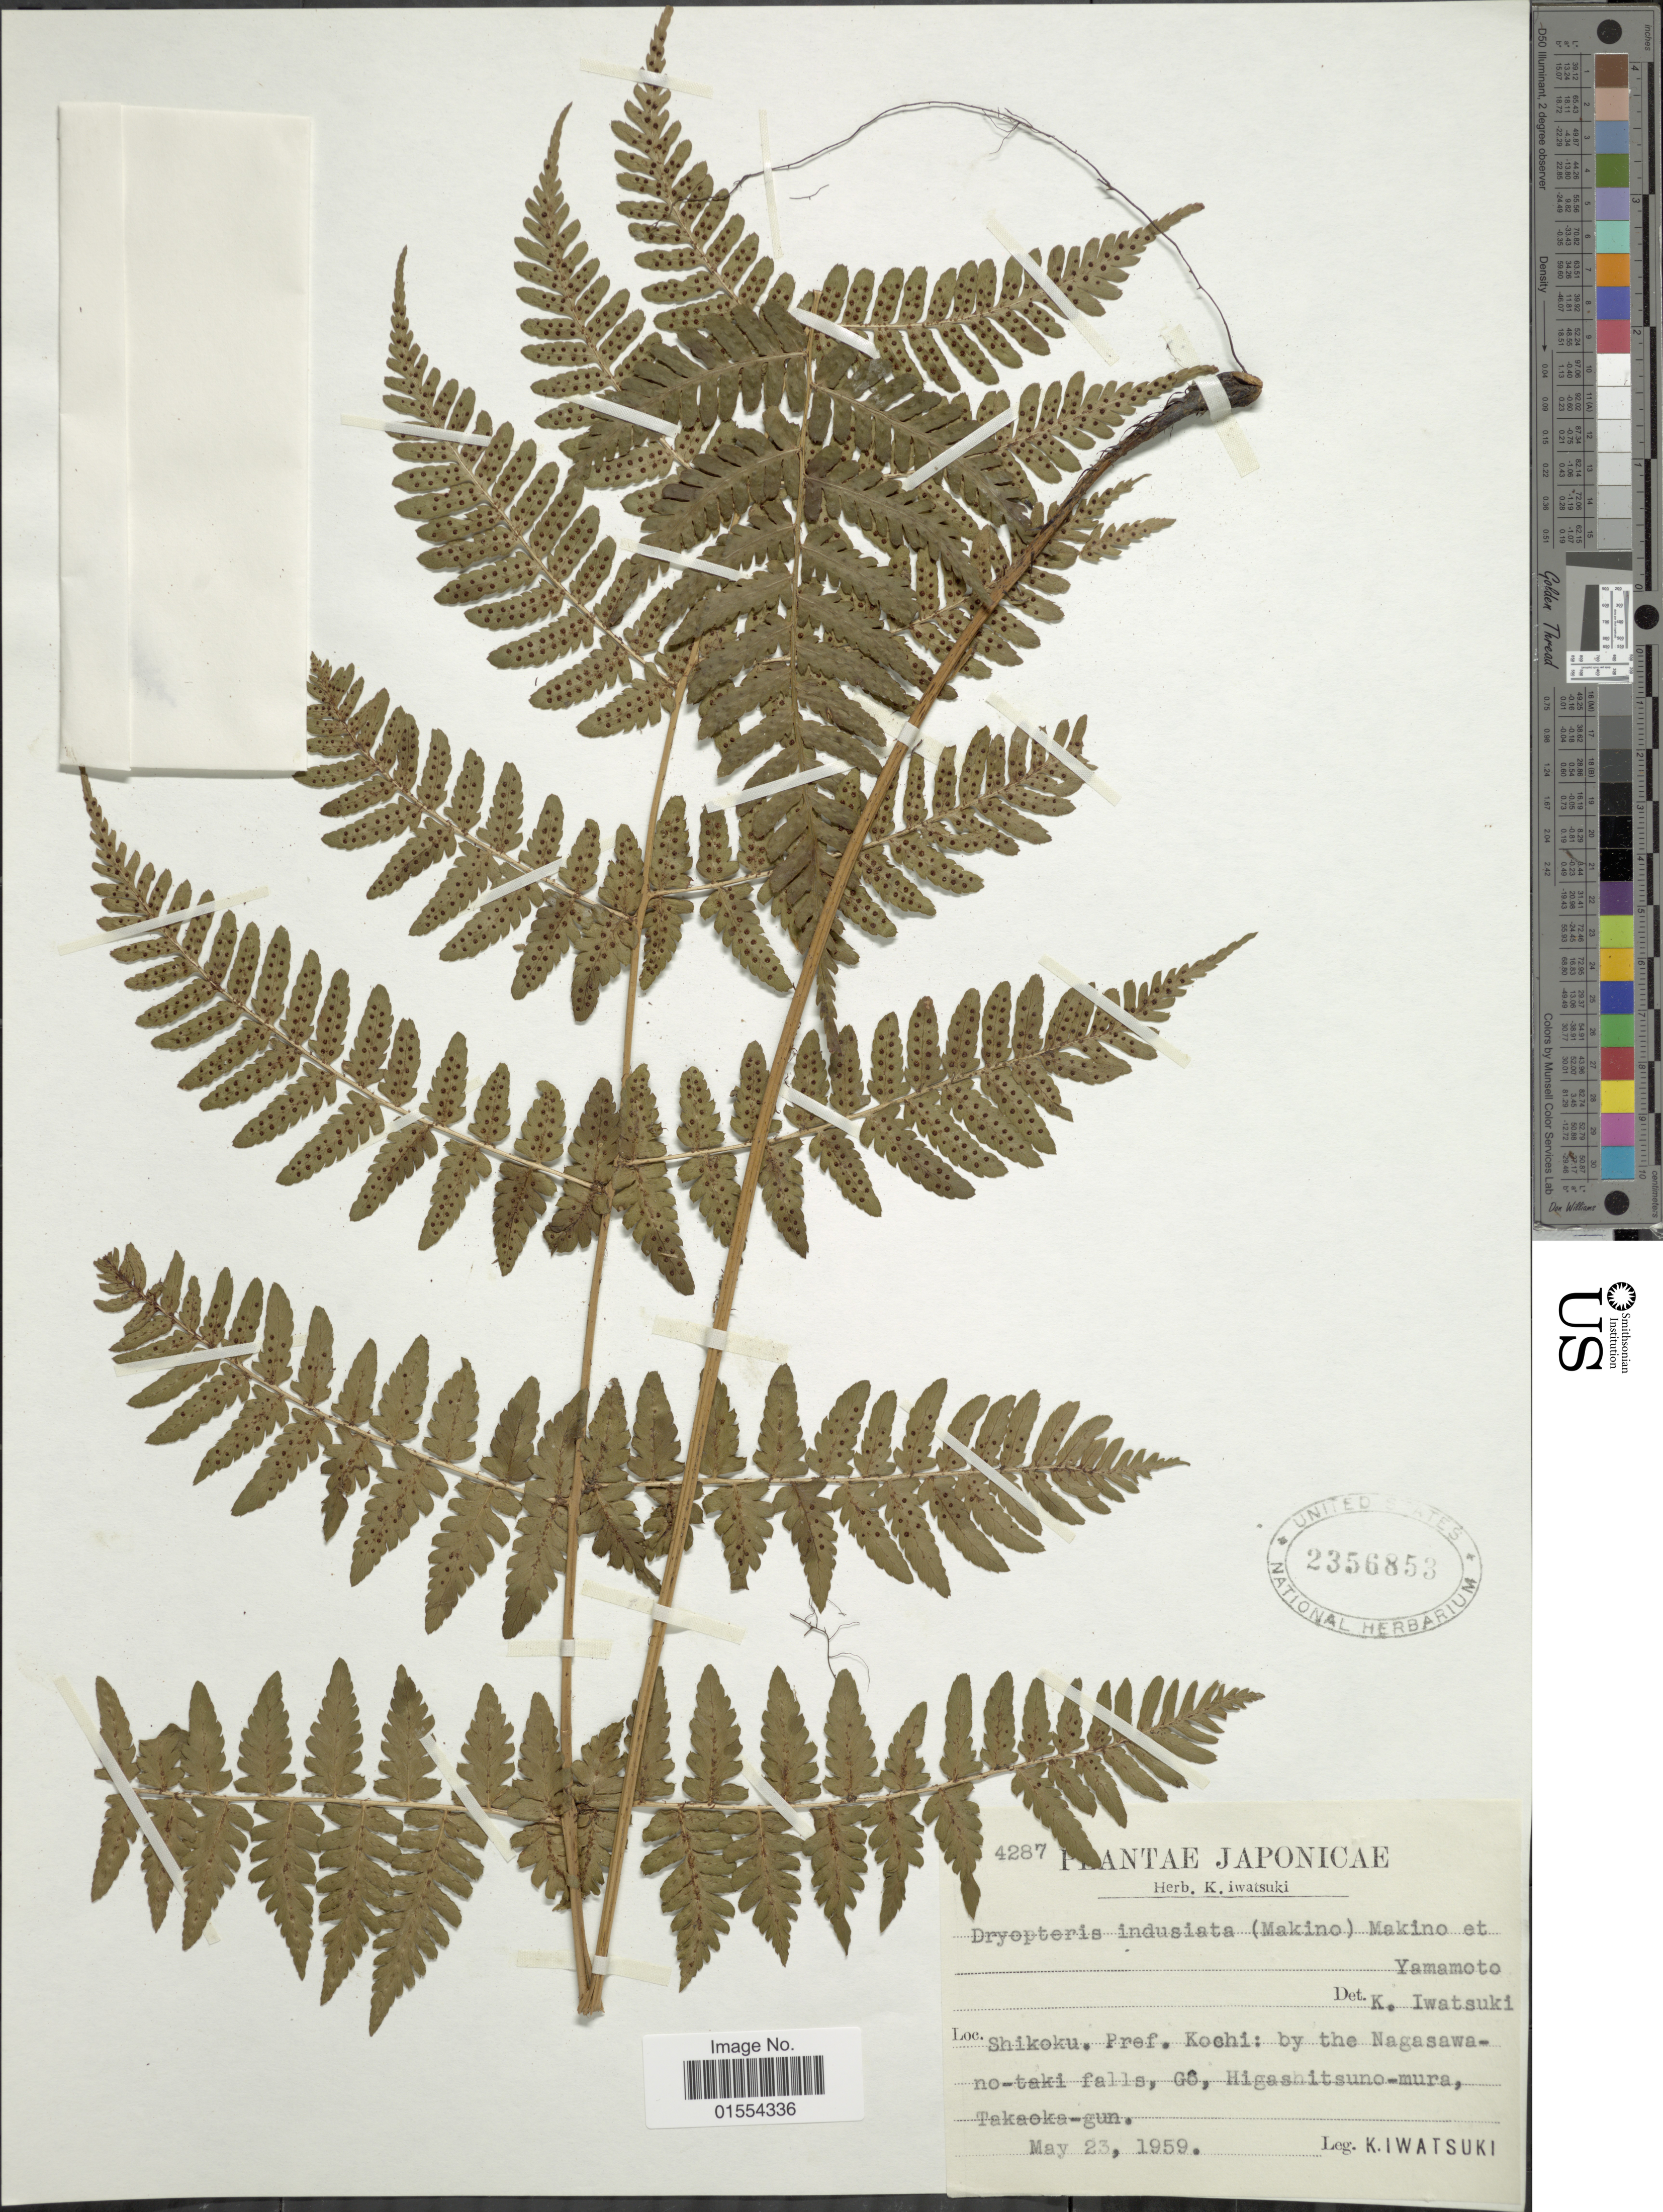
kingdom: Plantae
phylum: Tracheophyta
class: Polypodiopsida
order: Polypodiales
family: Dryopteridaceae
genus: Dryopteris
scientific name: Dryopteris indusiata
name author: (Makino) Makino & Yamam.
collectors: K. Iwatsuki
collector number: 4287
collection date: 1959-05-23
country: Japan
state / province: Koti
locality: Japonicae. Shikoku. Pref. Kochi: by the Nagasawano-taki falls, Go, Higashitsuno-mura, Takaoka-gun.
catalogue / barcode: US 2356853